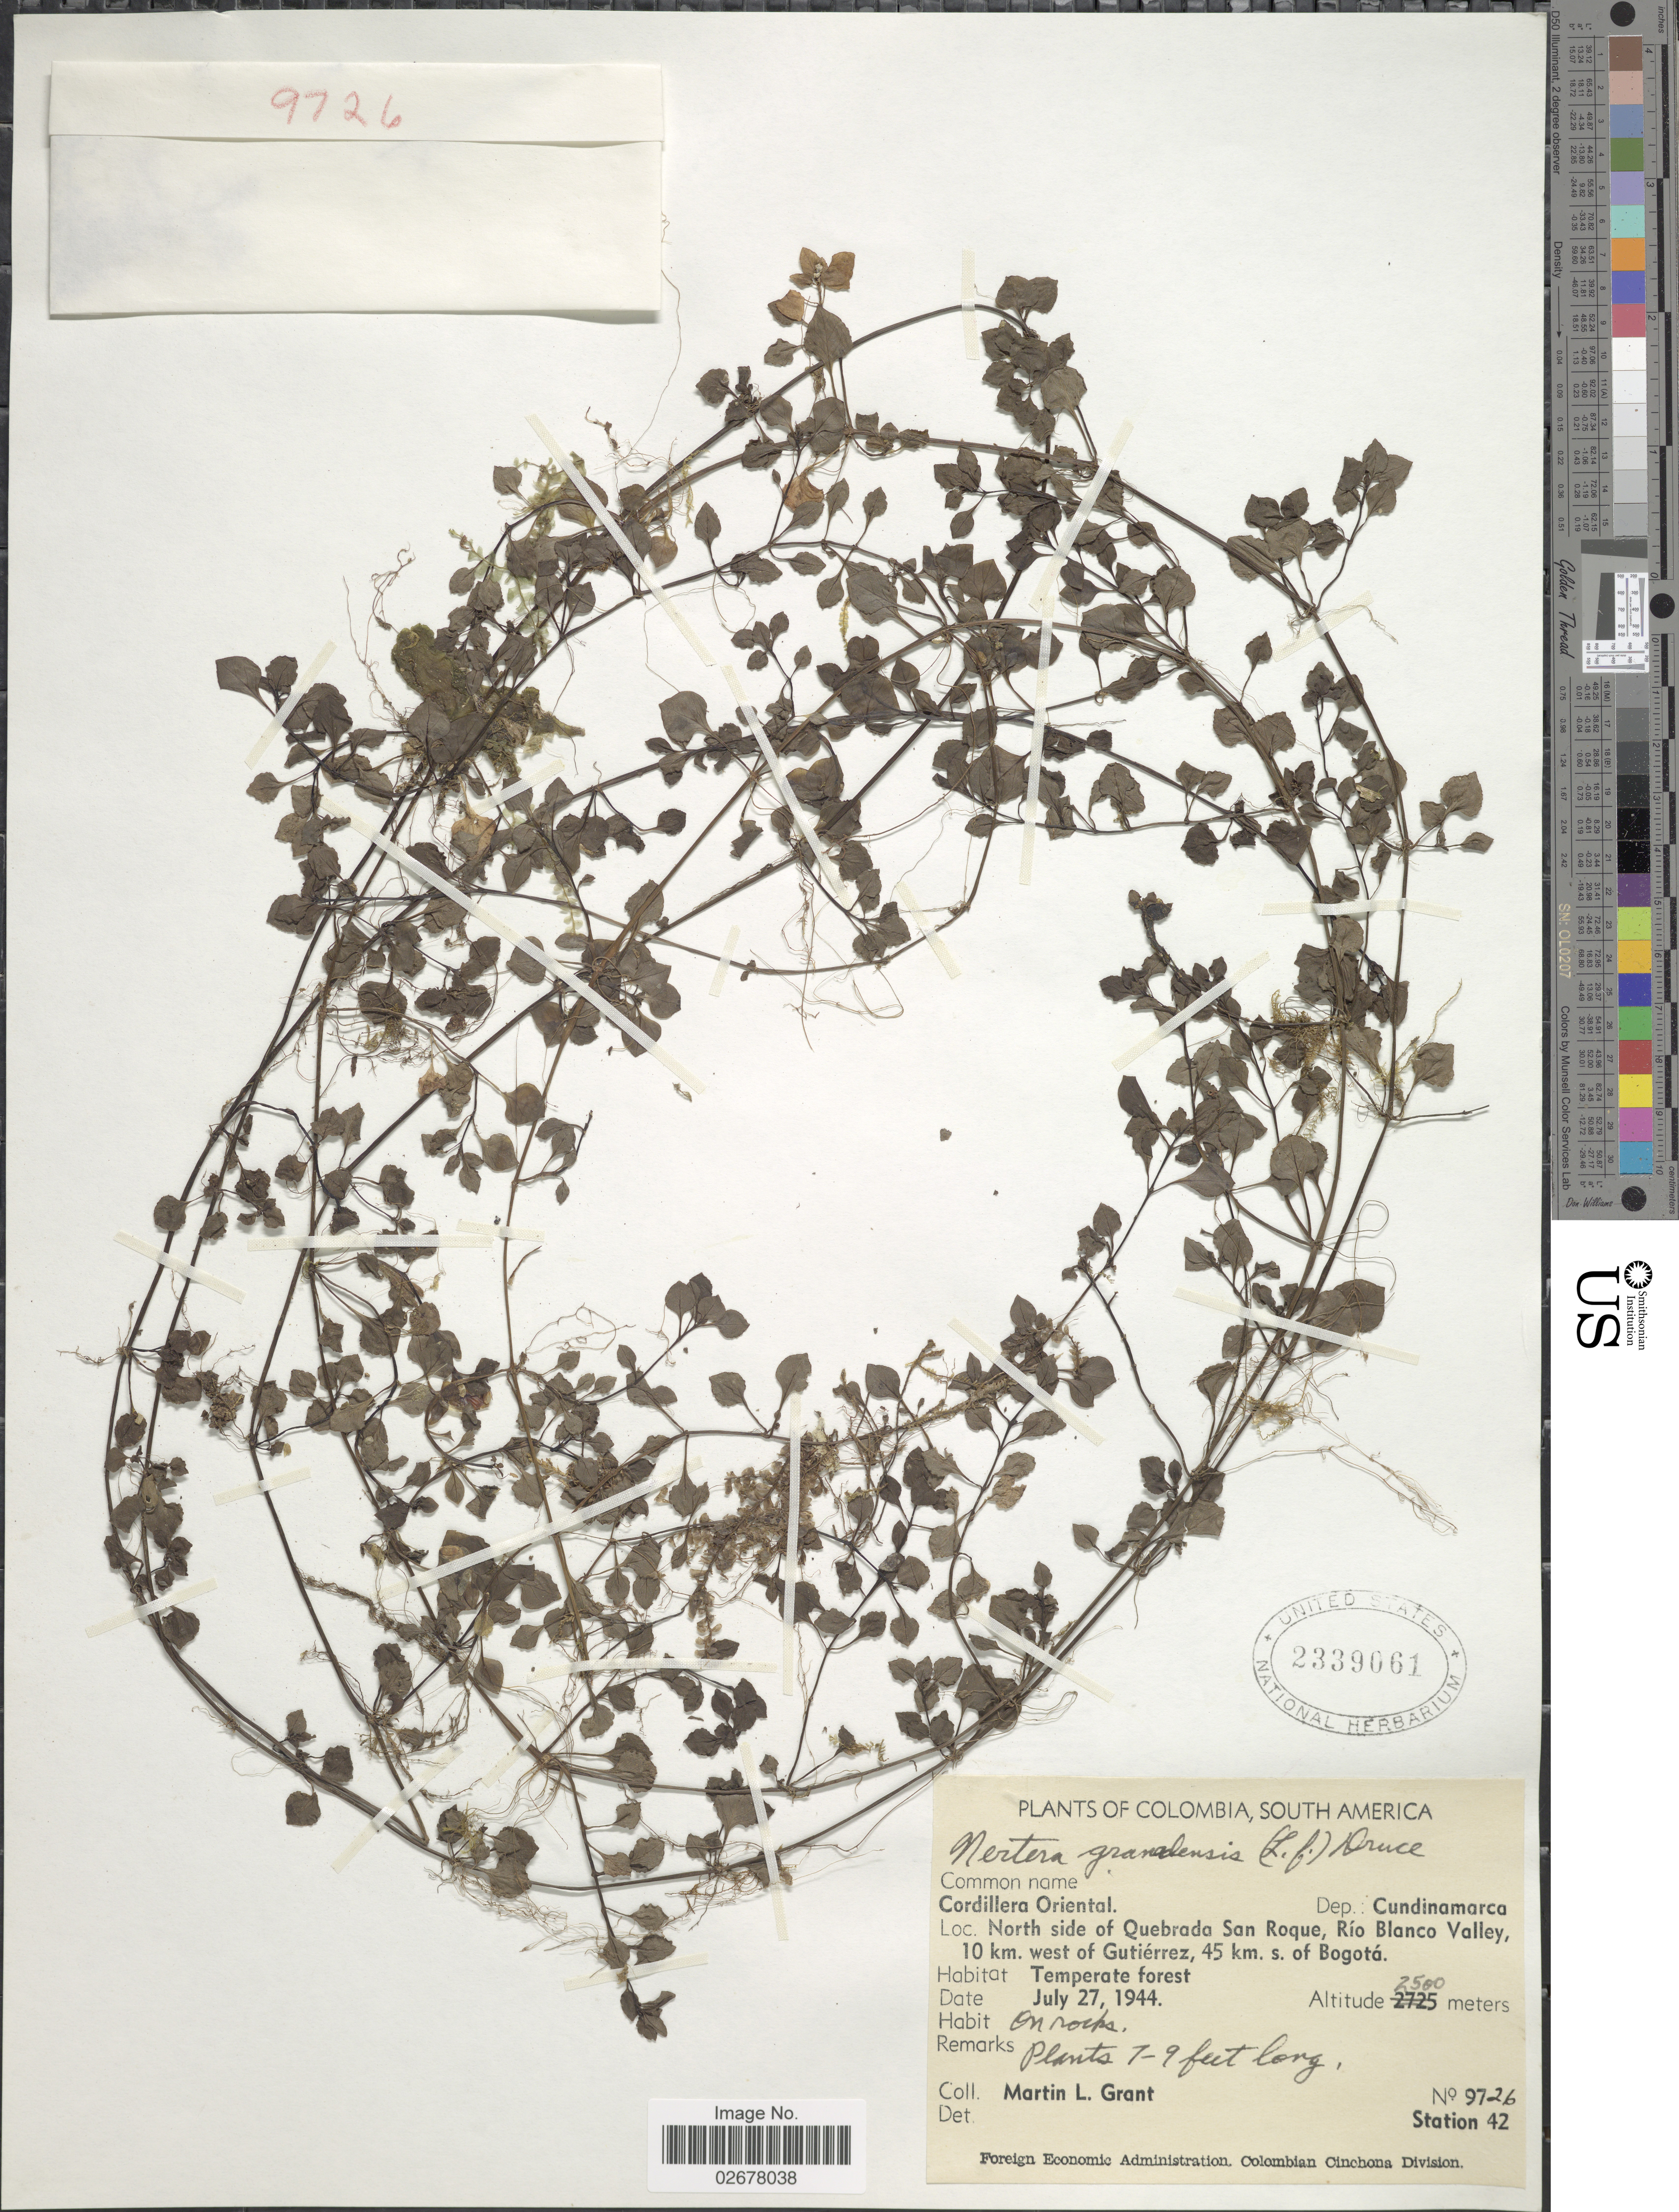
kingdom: Plantae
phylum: Tracheophyta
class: Magnoliopsida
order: Gentianales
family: Rubiaceae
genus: Nertera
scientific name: Nertera depressa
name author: Banks & Sol. ex Gaertn.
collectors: M. L. Grant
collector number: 9726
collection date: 1944-07-27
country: Colombia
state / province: Cundinamarca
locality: Cordillera Oriental, Dep. Cundinamarca, North side of Quebrada San Roque, Río Blanco Valley, 10 km west of Gutiérrez, 45 km s. of Bogotá, Temperate forest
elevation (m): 2500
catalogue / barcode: US 2339061